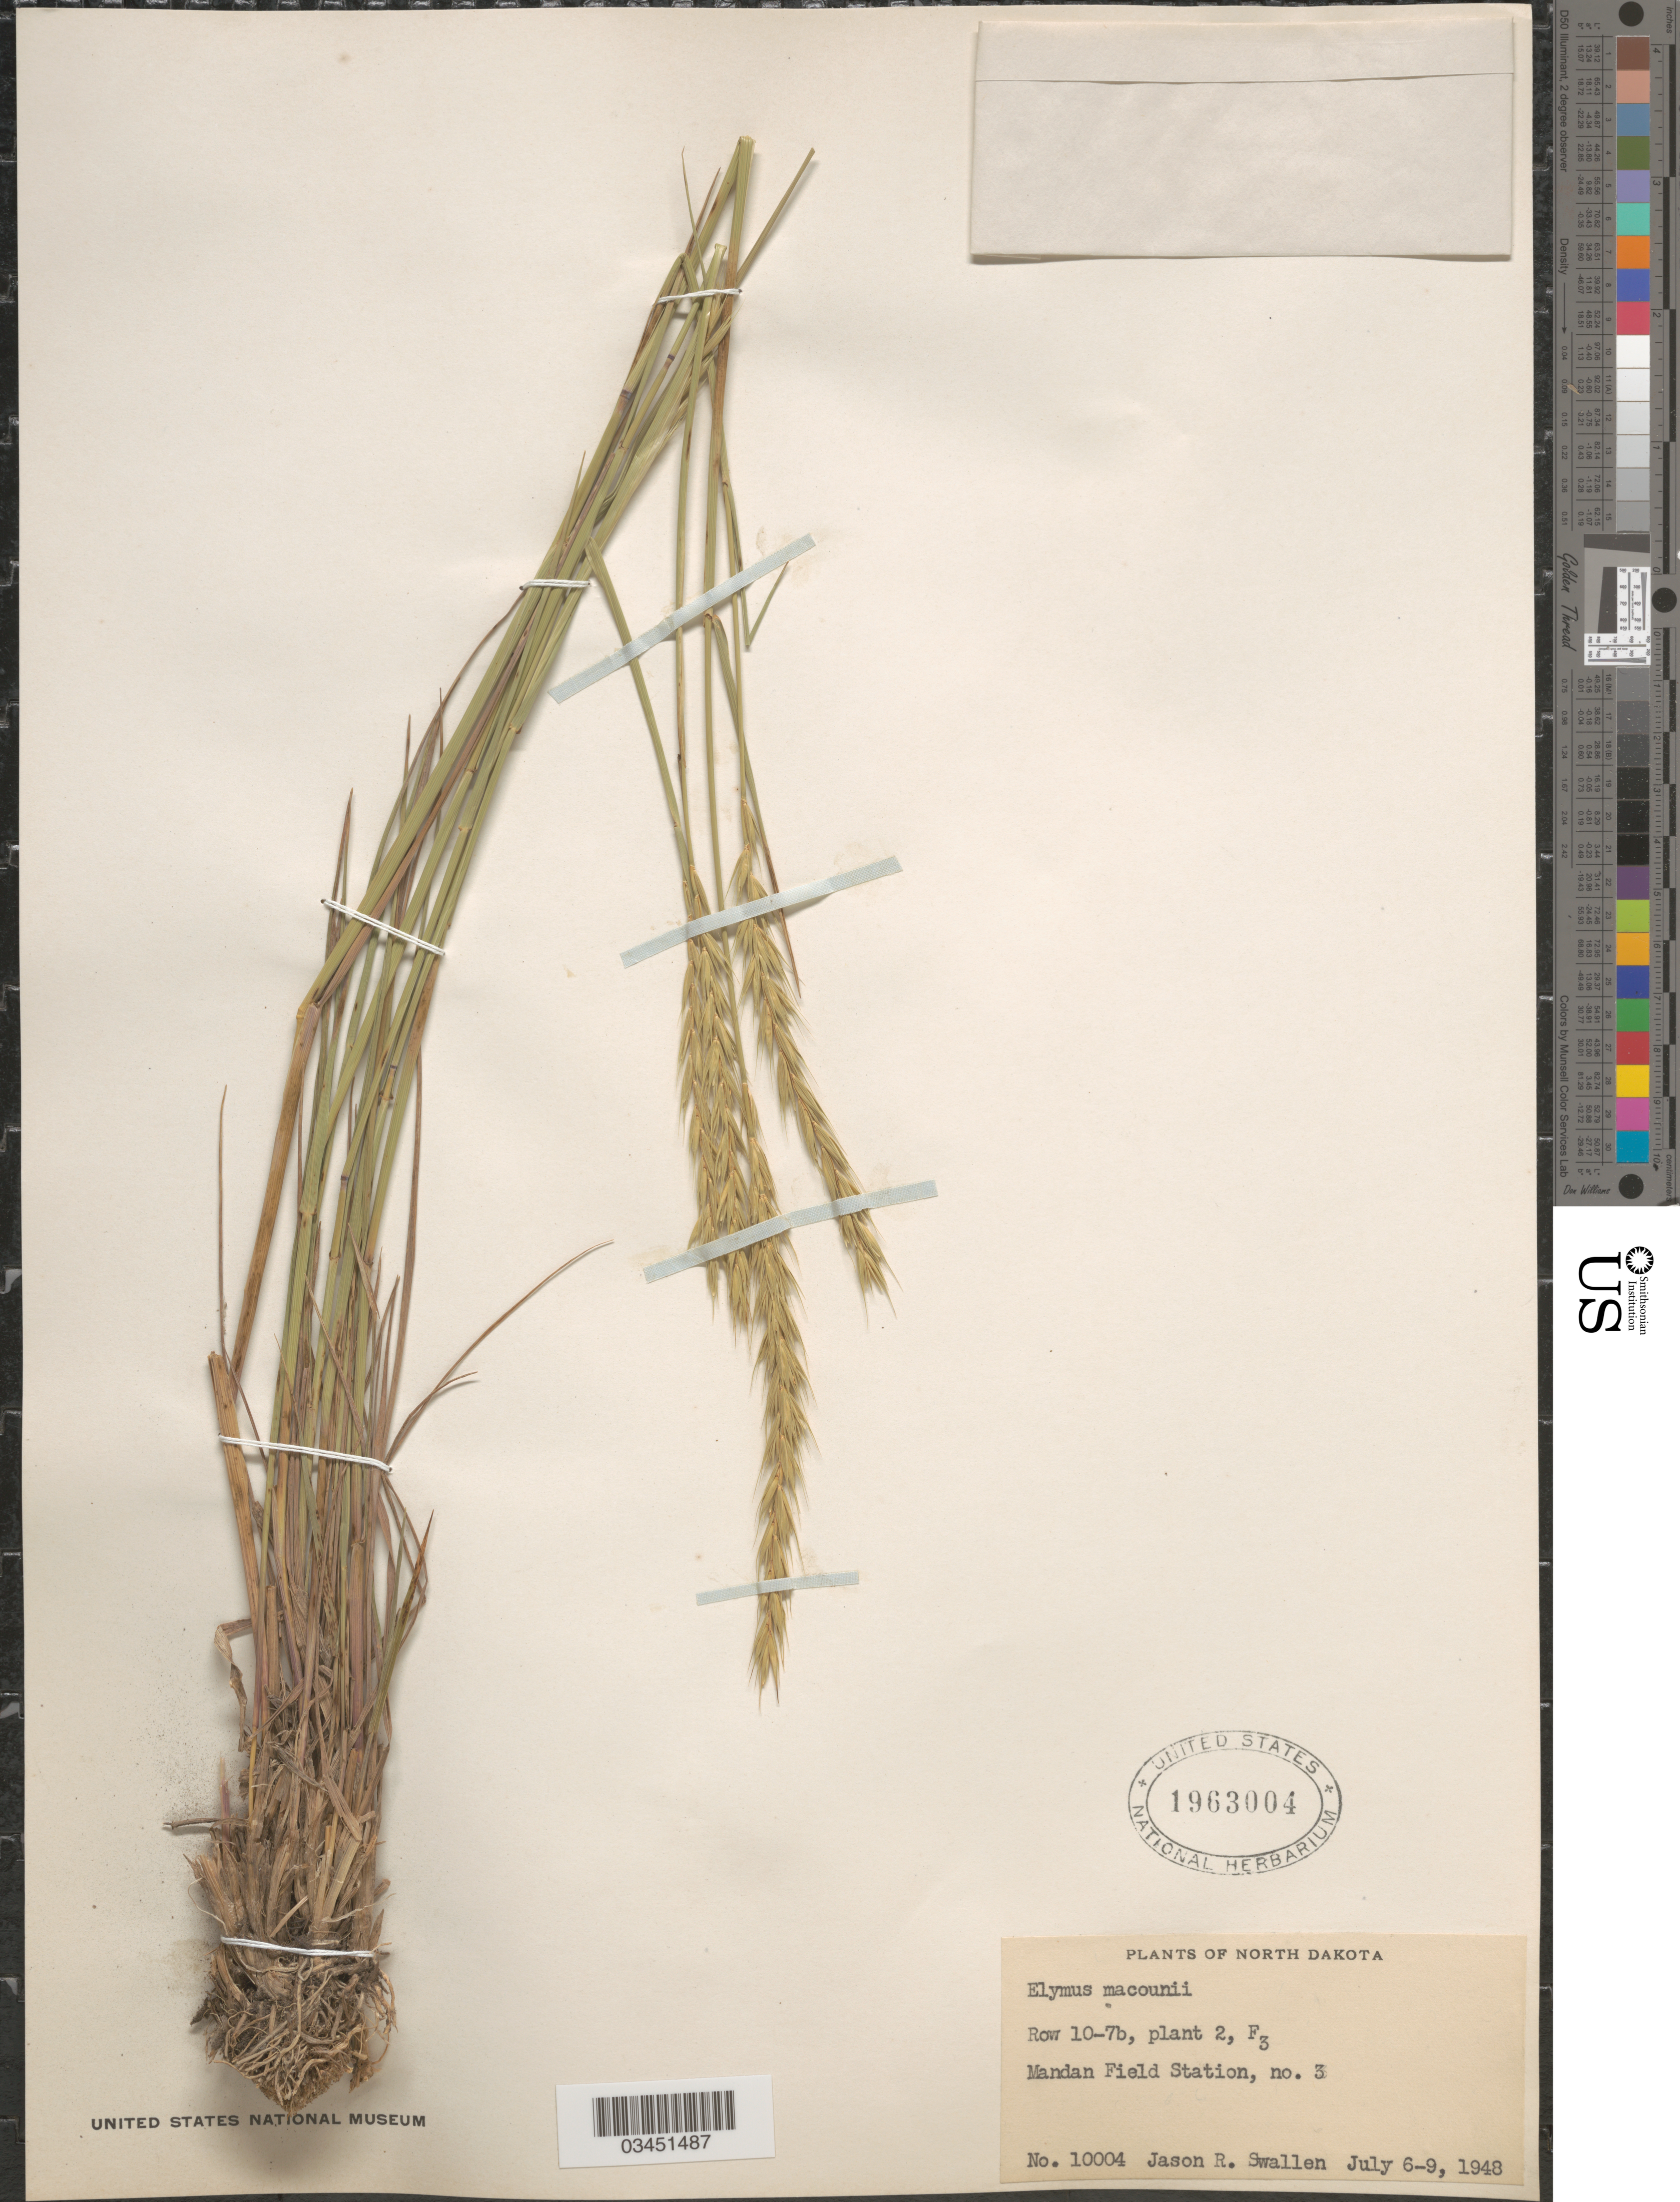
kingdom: Plantae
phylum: Tracheophyta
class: Liliopsida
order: Poales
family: Poaceae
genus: Elyhordeum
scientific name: x Elyhordeum macounii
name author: (Vasey) Barkworth & Dewey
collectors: J. R. Swallen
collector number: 10004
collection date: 1948-07-06/1948-07-09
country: United States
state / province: North Dakota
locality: Row 10-7b, plants 2, F3. Mandan Field Station, No. 3.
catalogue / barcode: US 1963004